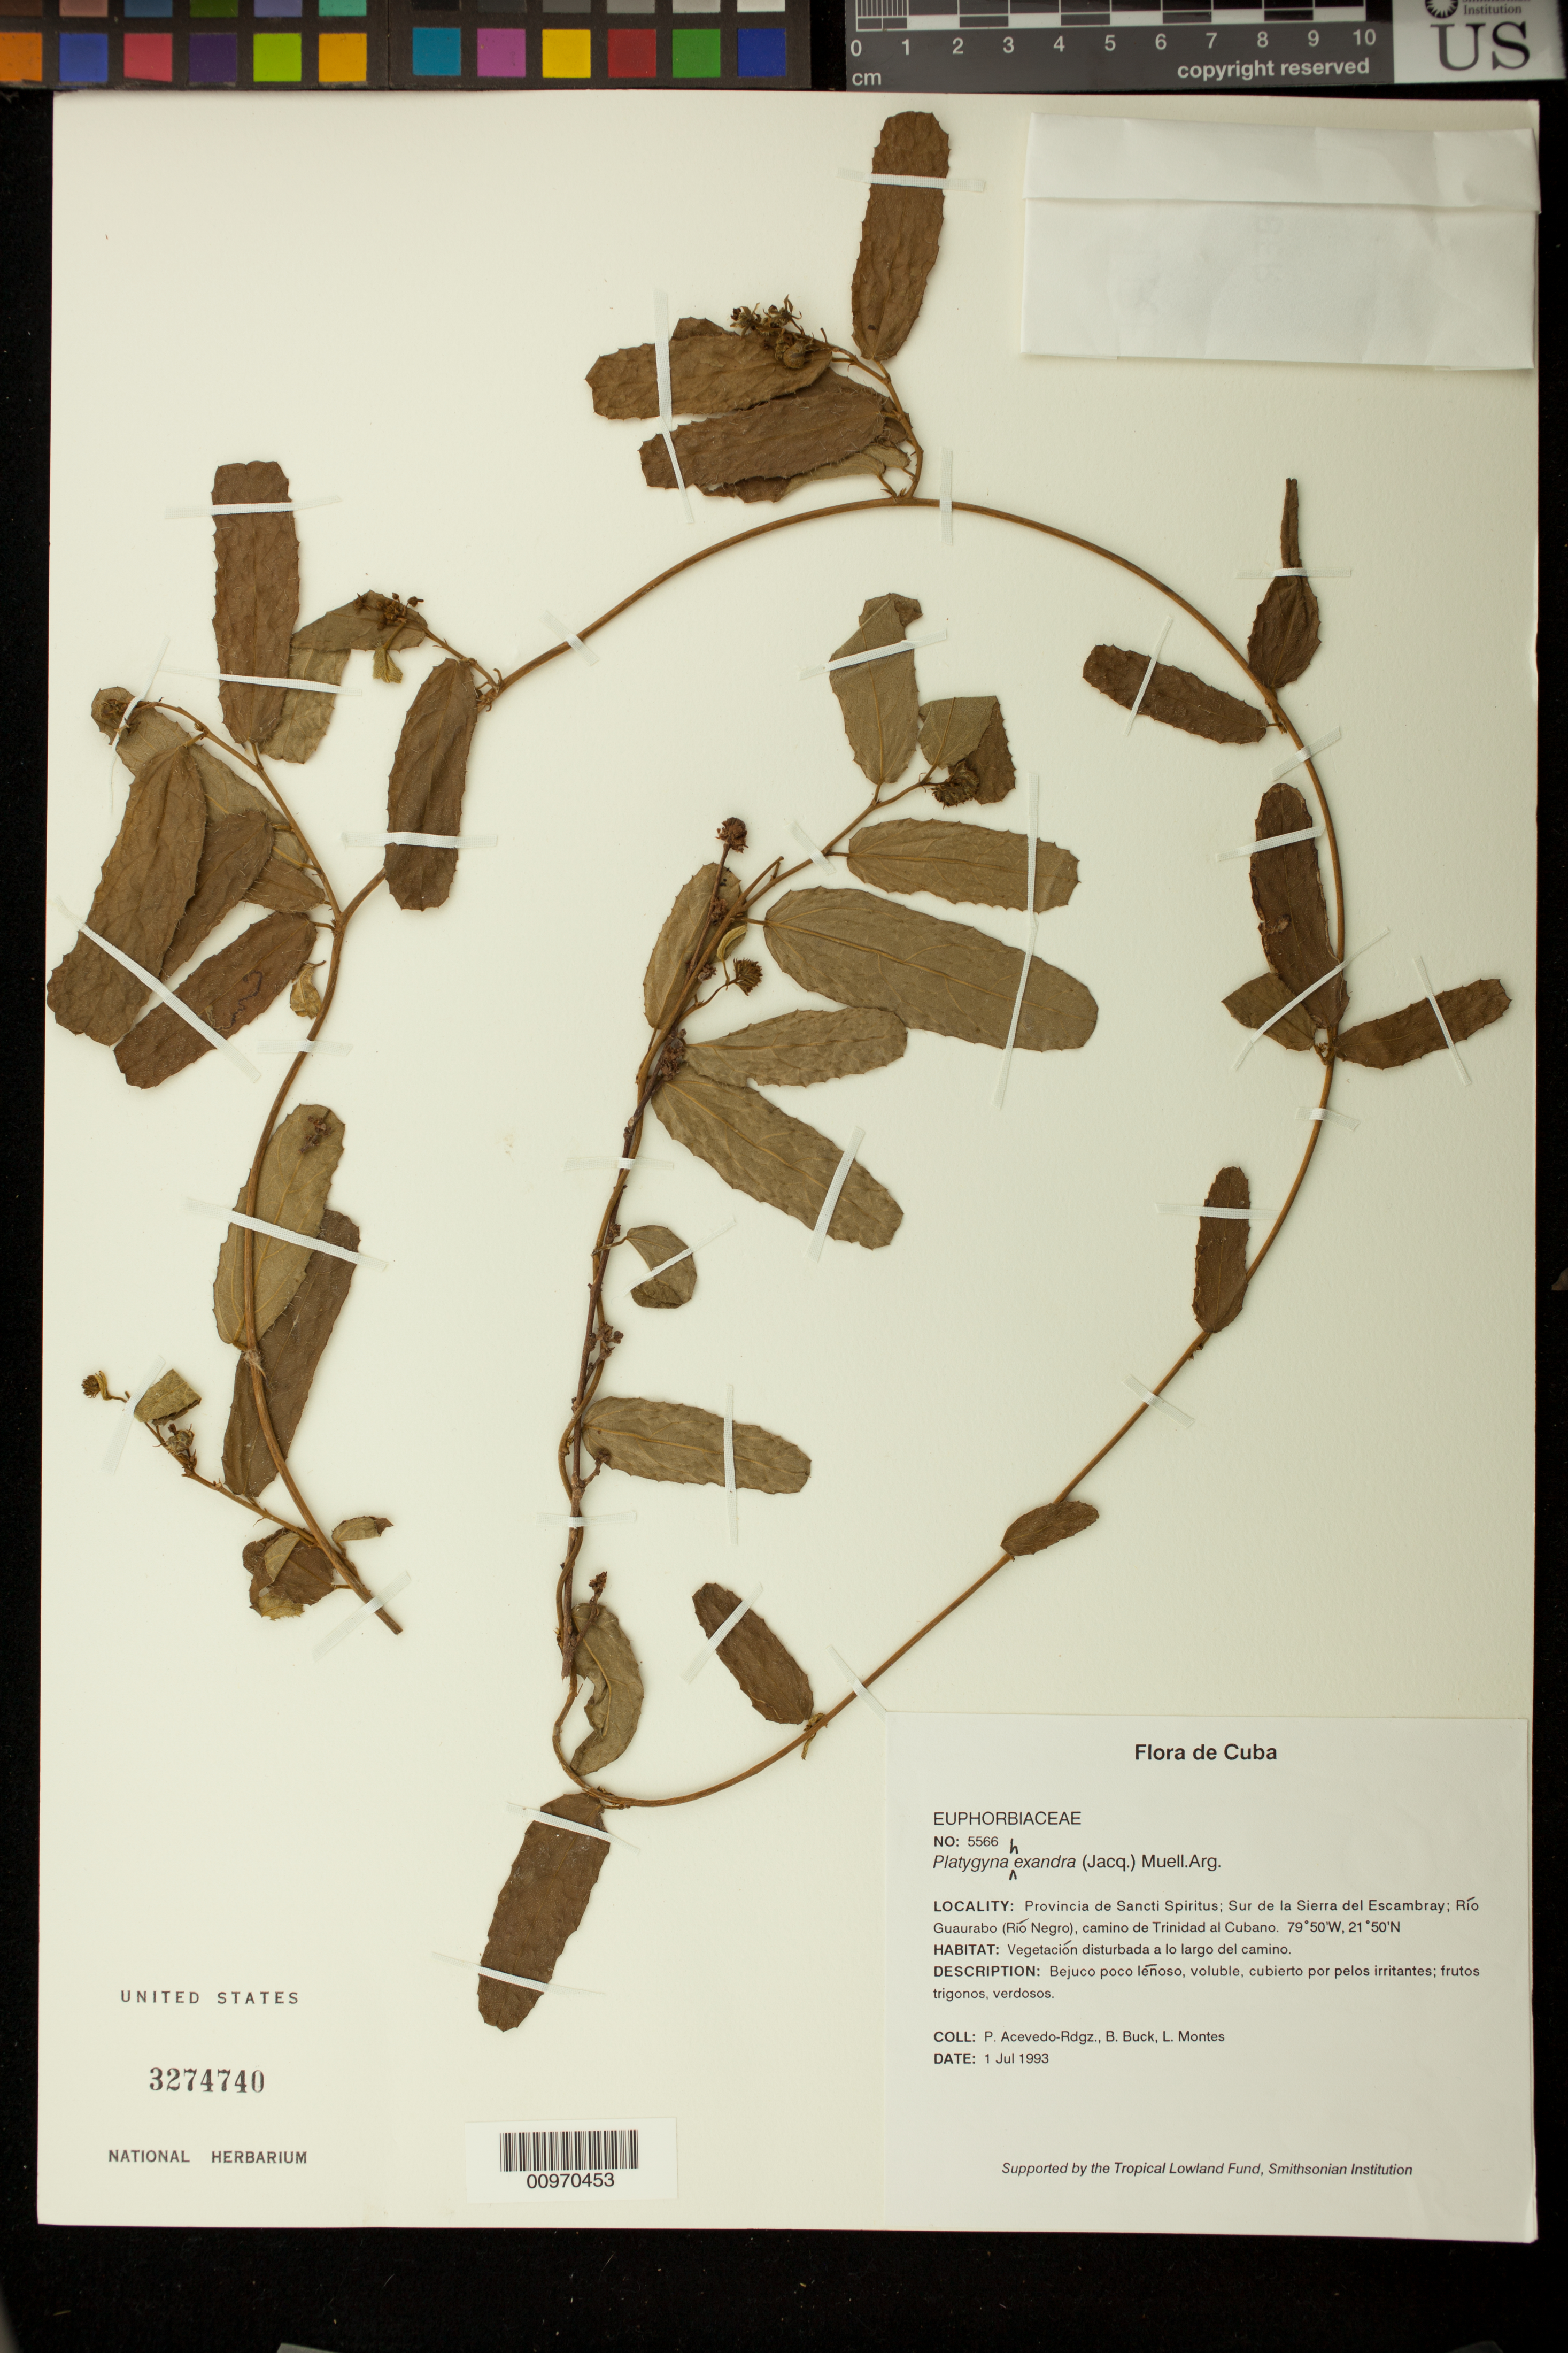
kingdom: Plantae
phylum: Tracheophyta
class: Magnoliopsida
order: Malpighiales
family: Euphorbiaceae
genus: Platygyna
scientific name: Platygyna hexandra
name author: Müll. Arg.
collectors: P. Acevedo-Rodr., B. Buck & L. Montes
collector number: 5566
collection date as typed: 01 Jul 1993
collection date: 1993-07-01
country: Cuba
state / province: Sancti Spiritus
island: Cuba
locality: Sur de la Sierra del Escambray, Río Guaurabo (Río Negro), camino de Trinidad al Cubano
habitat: Vegetación distrubada a lo largo del camino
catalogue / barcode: US 3274740